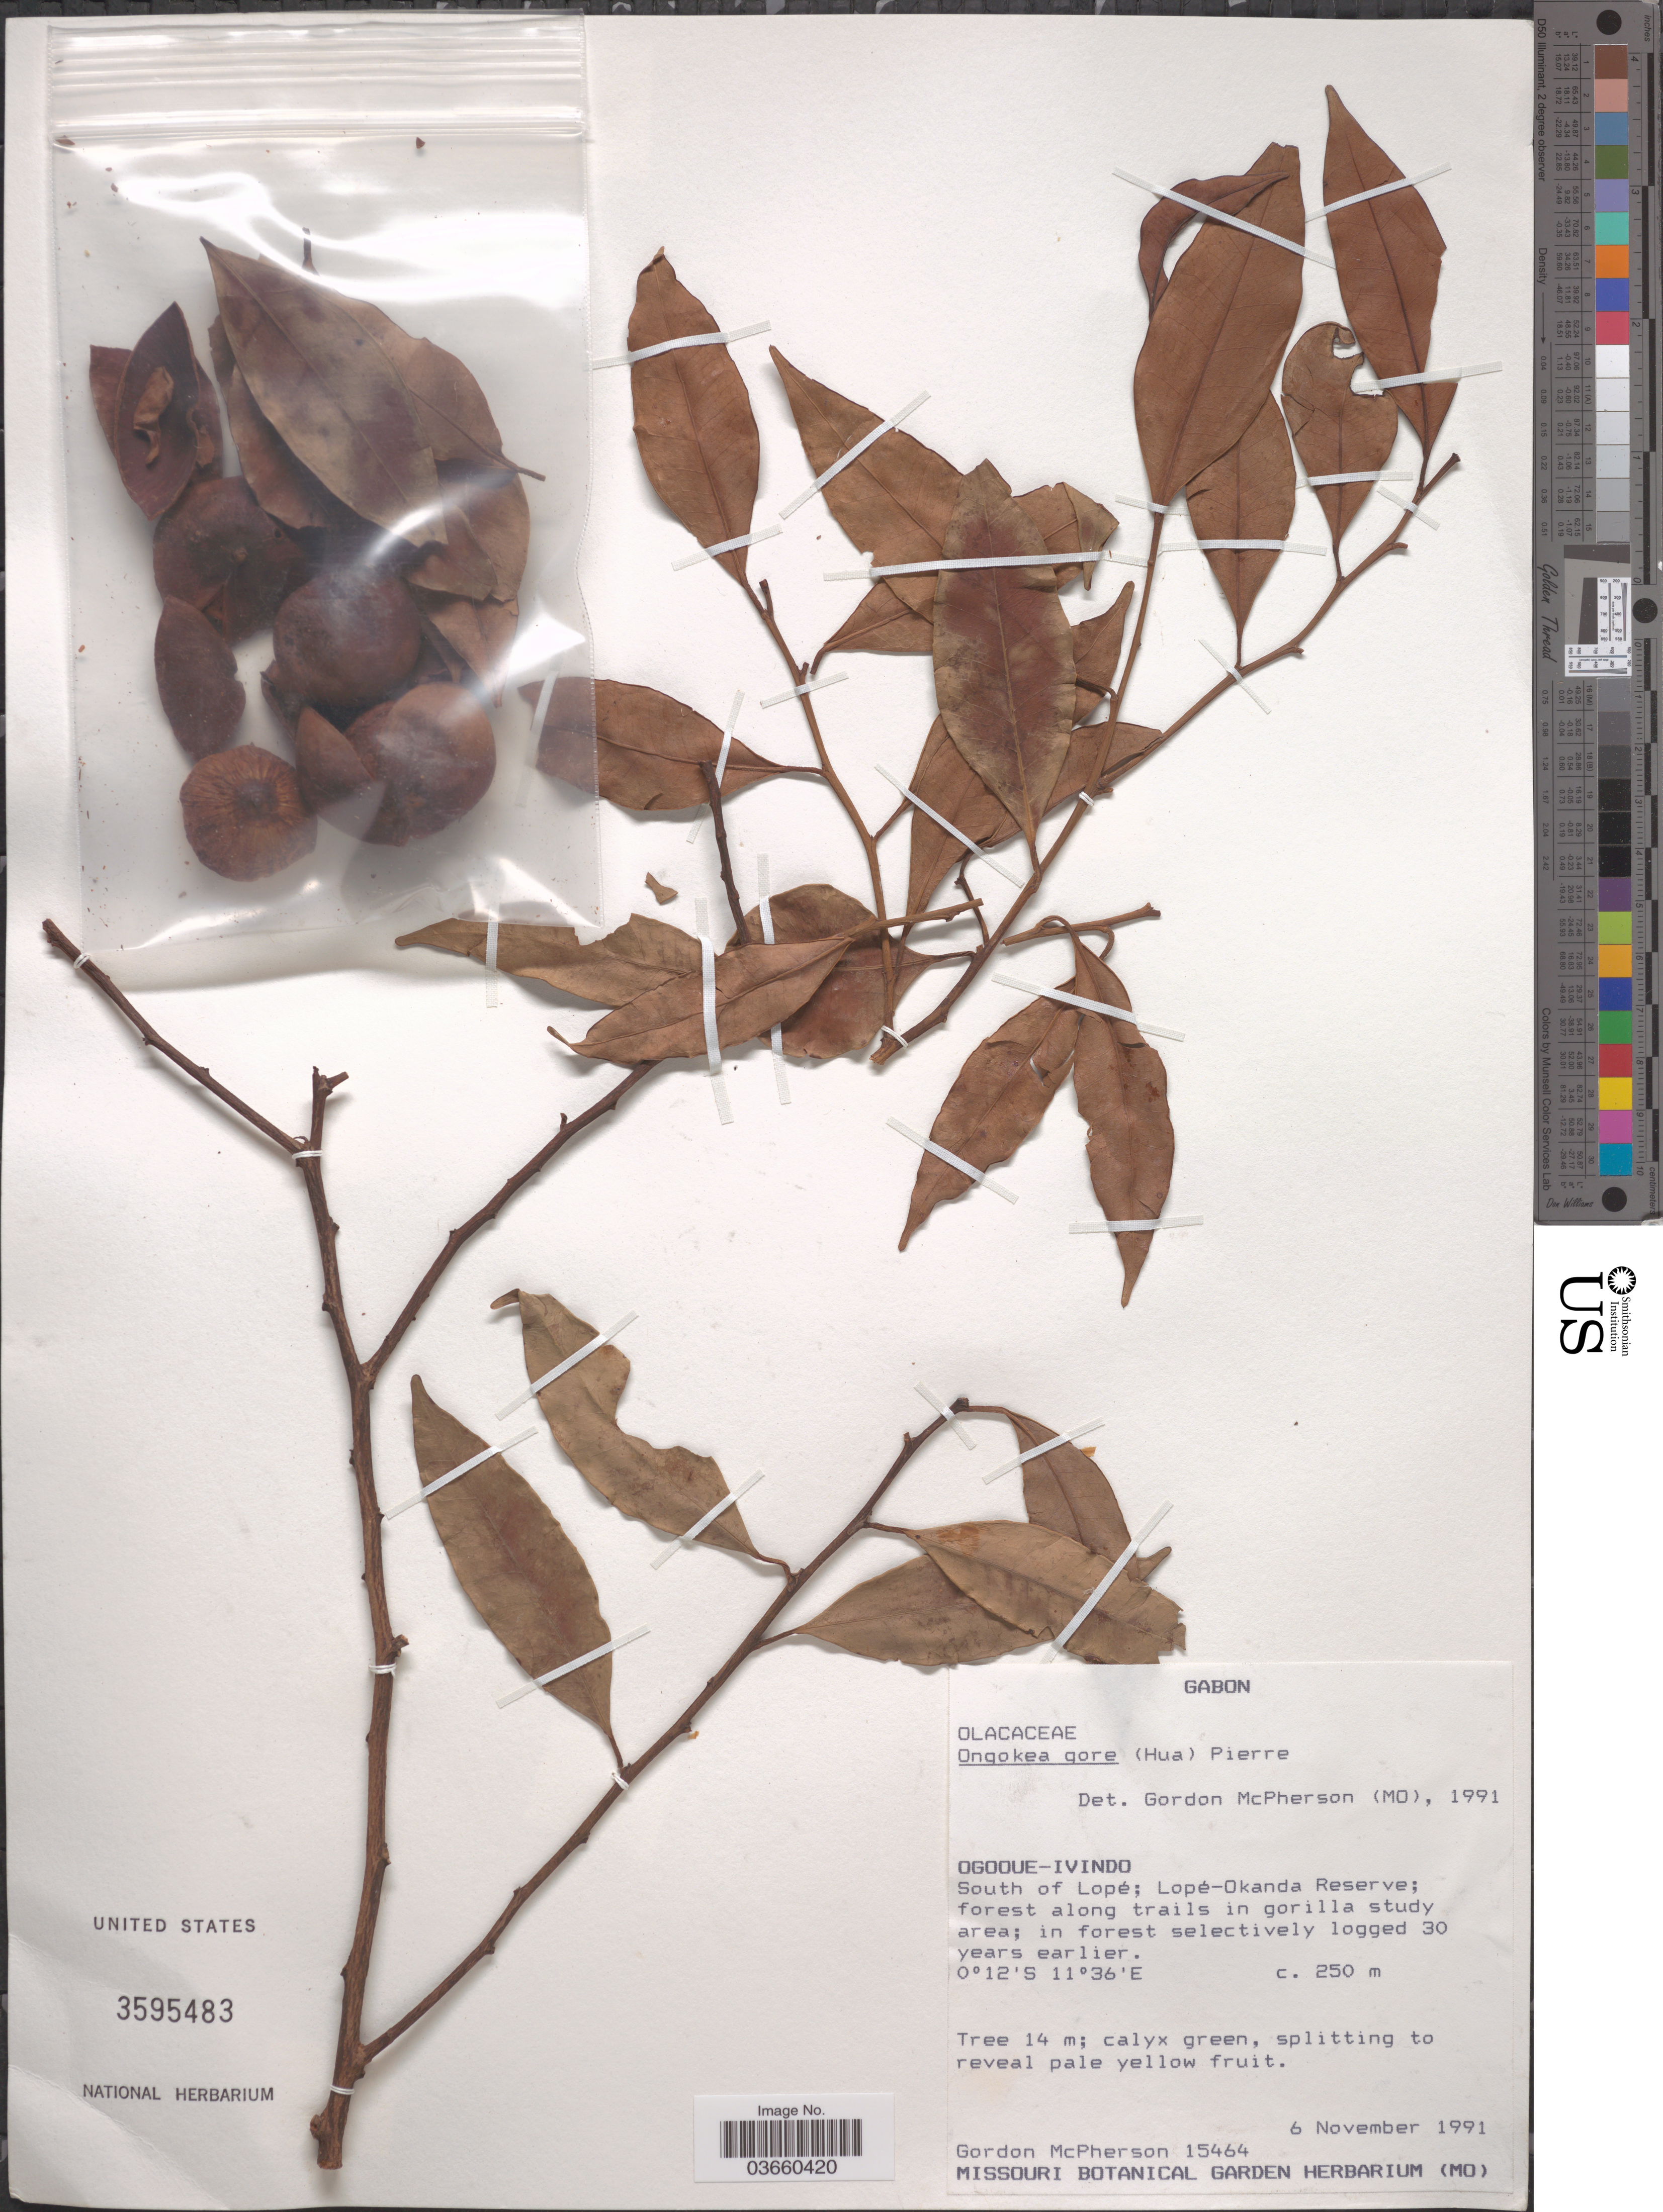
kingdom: Plantae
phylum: Tracheophyta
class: Magnoliopsida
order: Santalales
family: Aptandraceae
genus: Ongokea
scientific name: Ongokea gore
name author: (Hua) Pierre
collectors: G. McPherson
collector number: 15464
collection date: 1991-11-06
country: Gabon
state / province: Ogooue-Ivindo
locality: South of Lopé; Lopé-Okanda Reserve; forest along trails in gorilla study area.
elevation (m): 250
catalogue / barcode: US 3595483